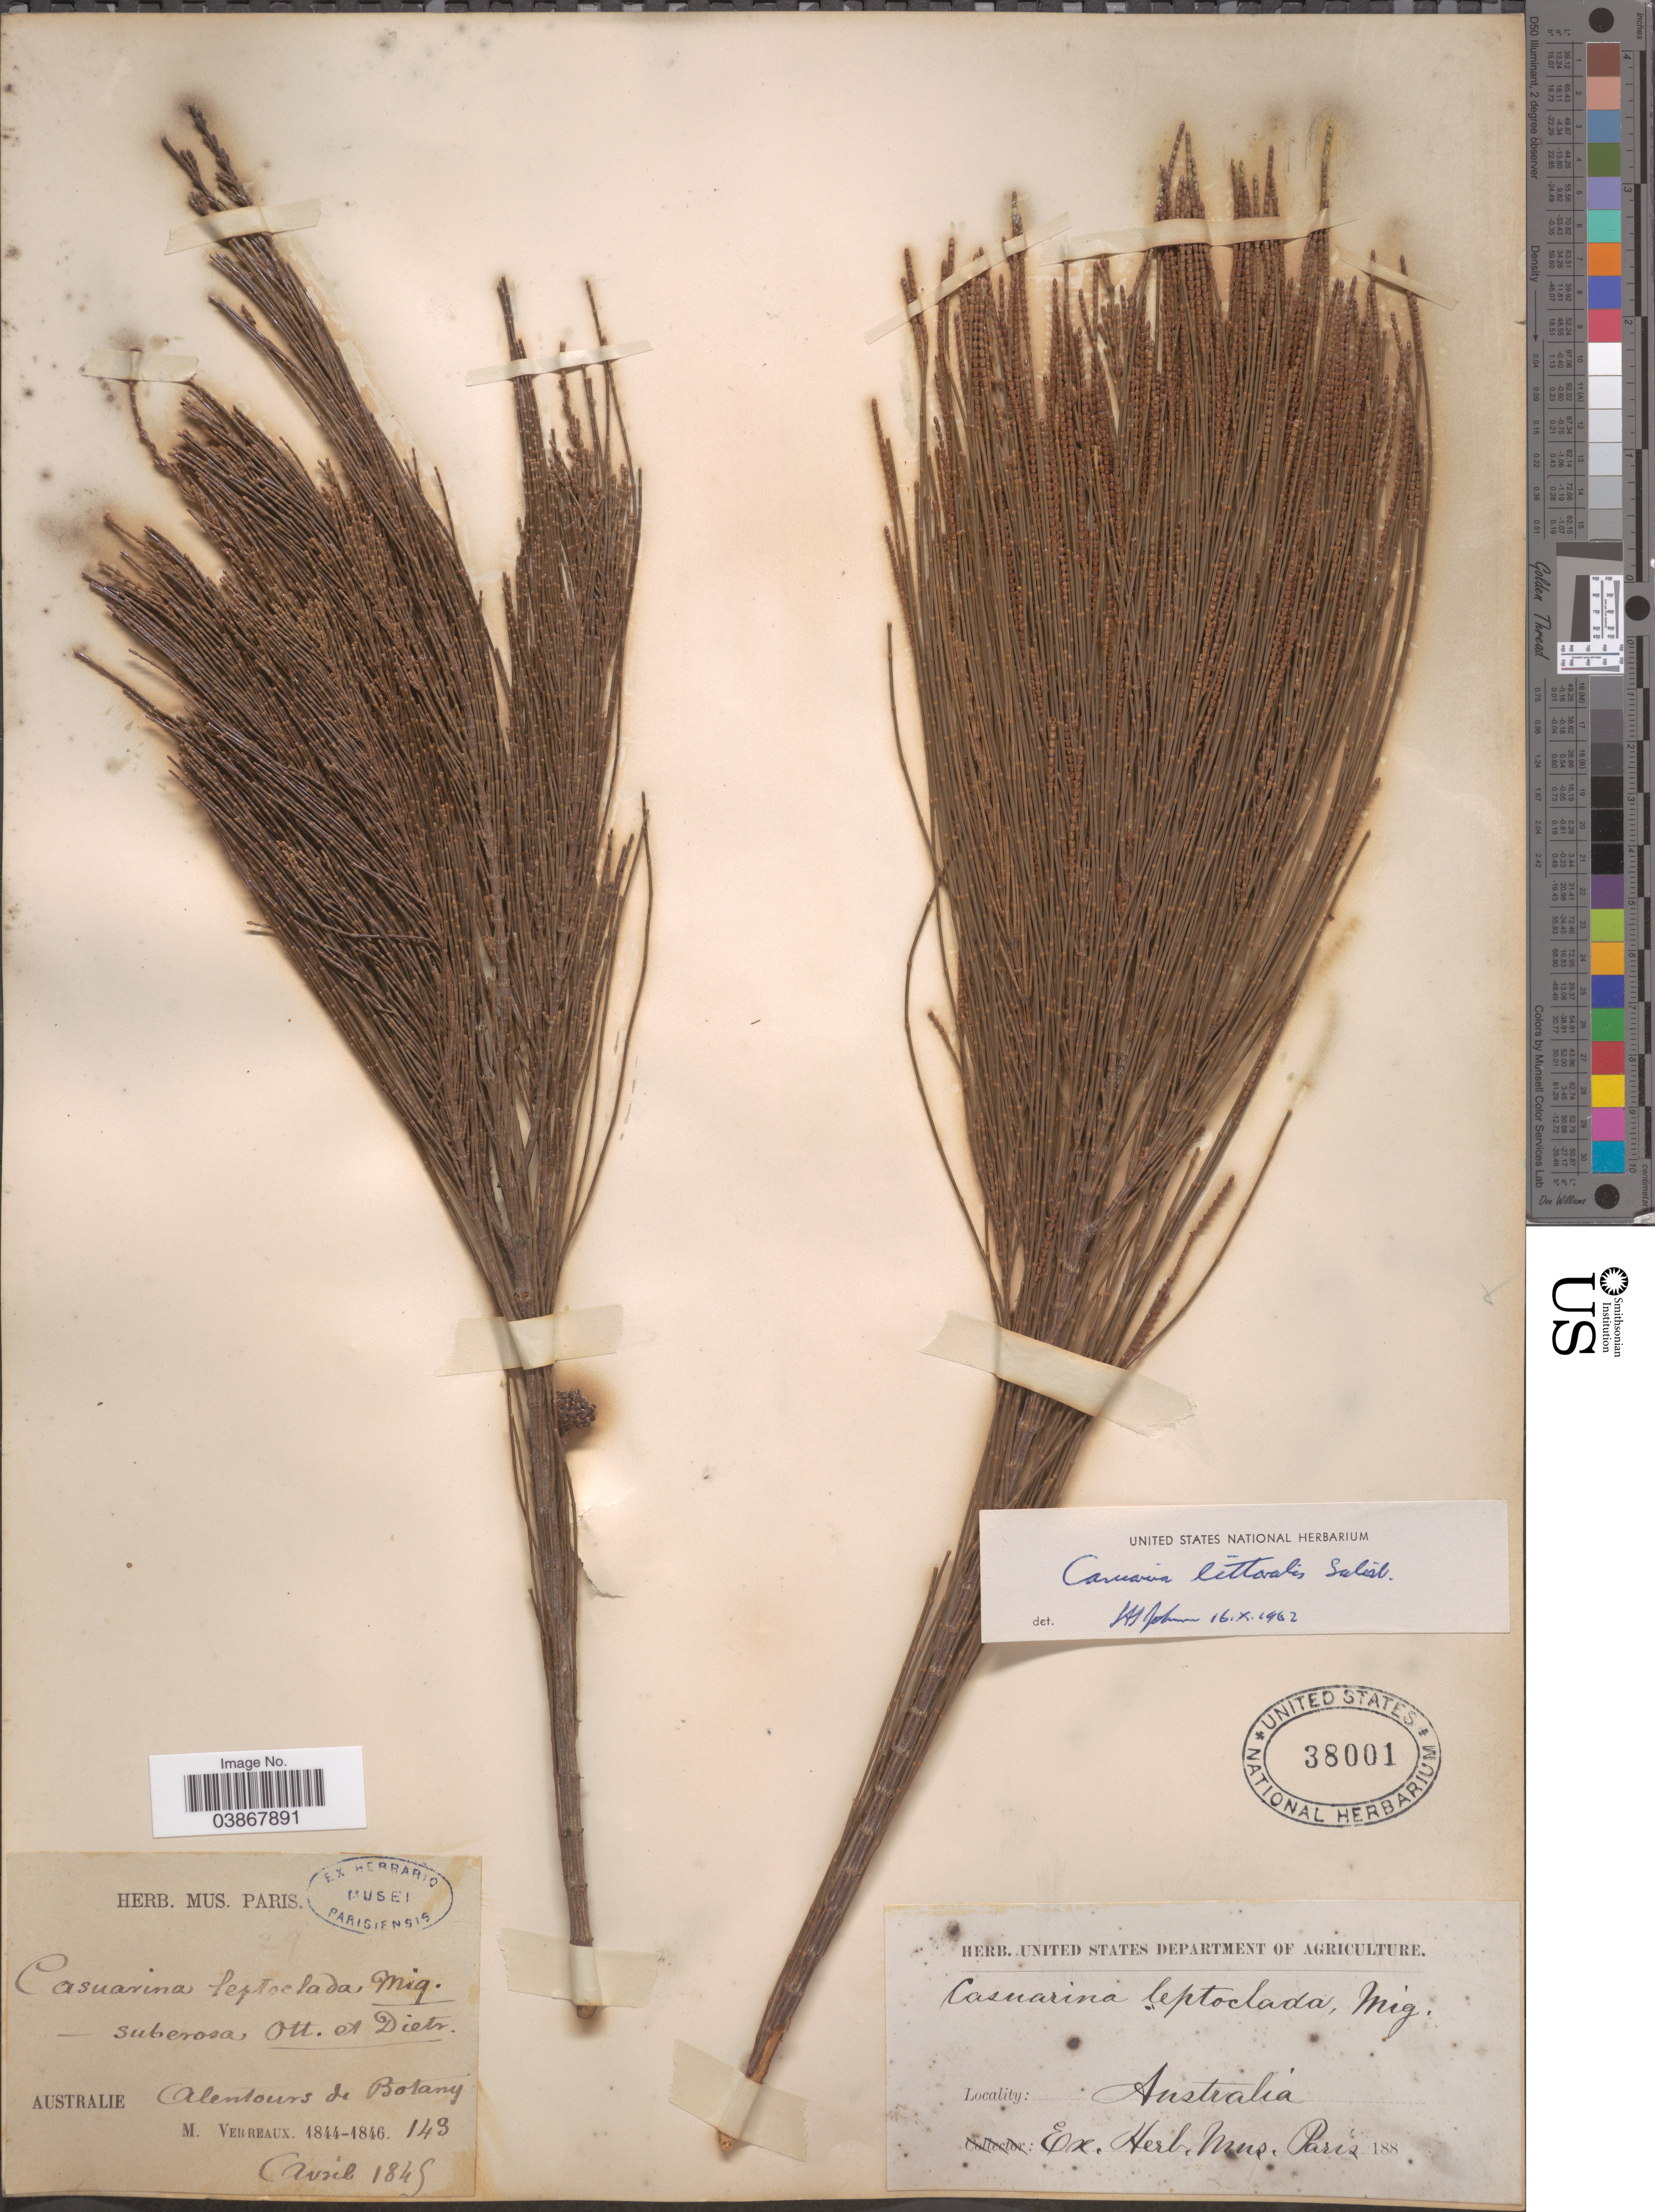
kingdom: Plantae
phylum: Tracheophyta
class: Magnoliopsida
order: Fagales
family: Casuarinaceae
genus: Casuarina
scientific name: Casuarina littoralis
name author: Salisb.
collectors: M. Verreaux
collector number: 143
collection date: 1845-04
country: Australia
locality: Alentours de Botany.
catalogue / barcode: US 38001